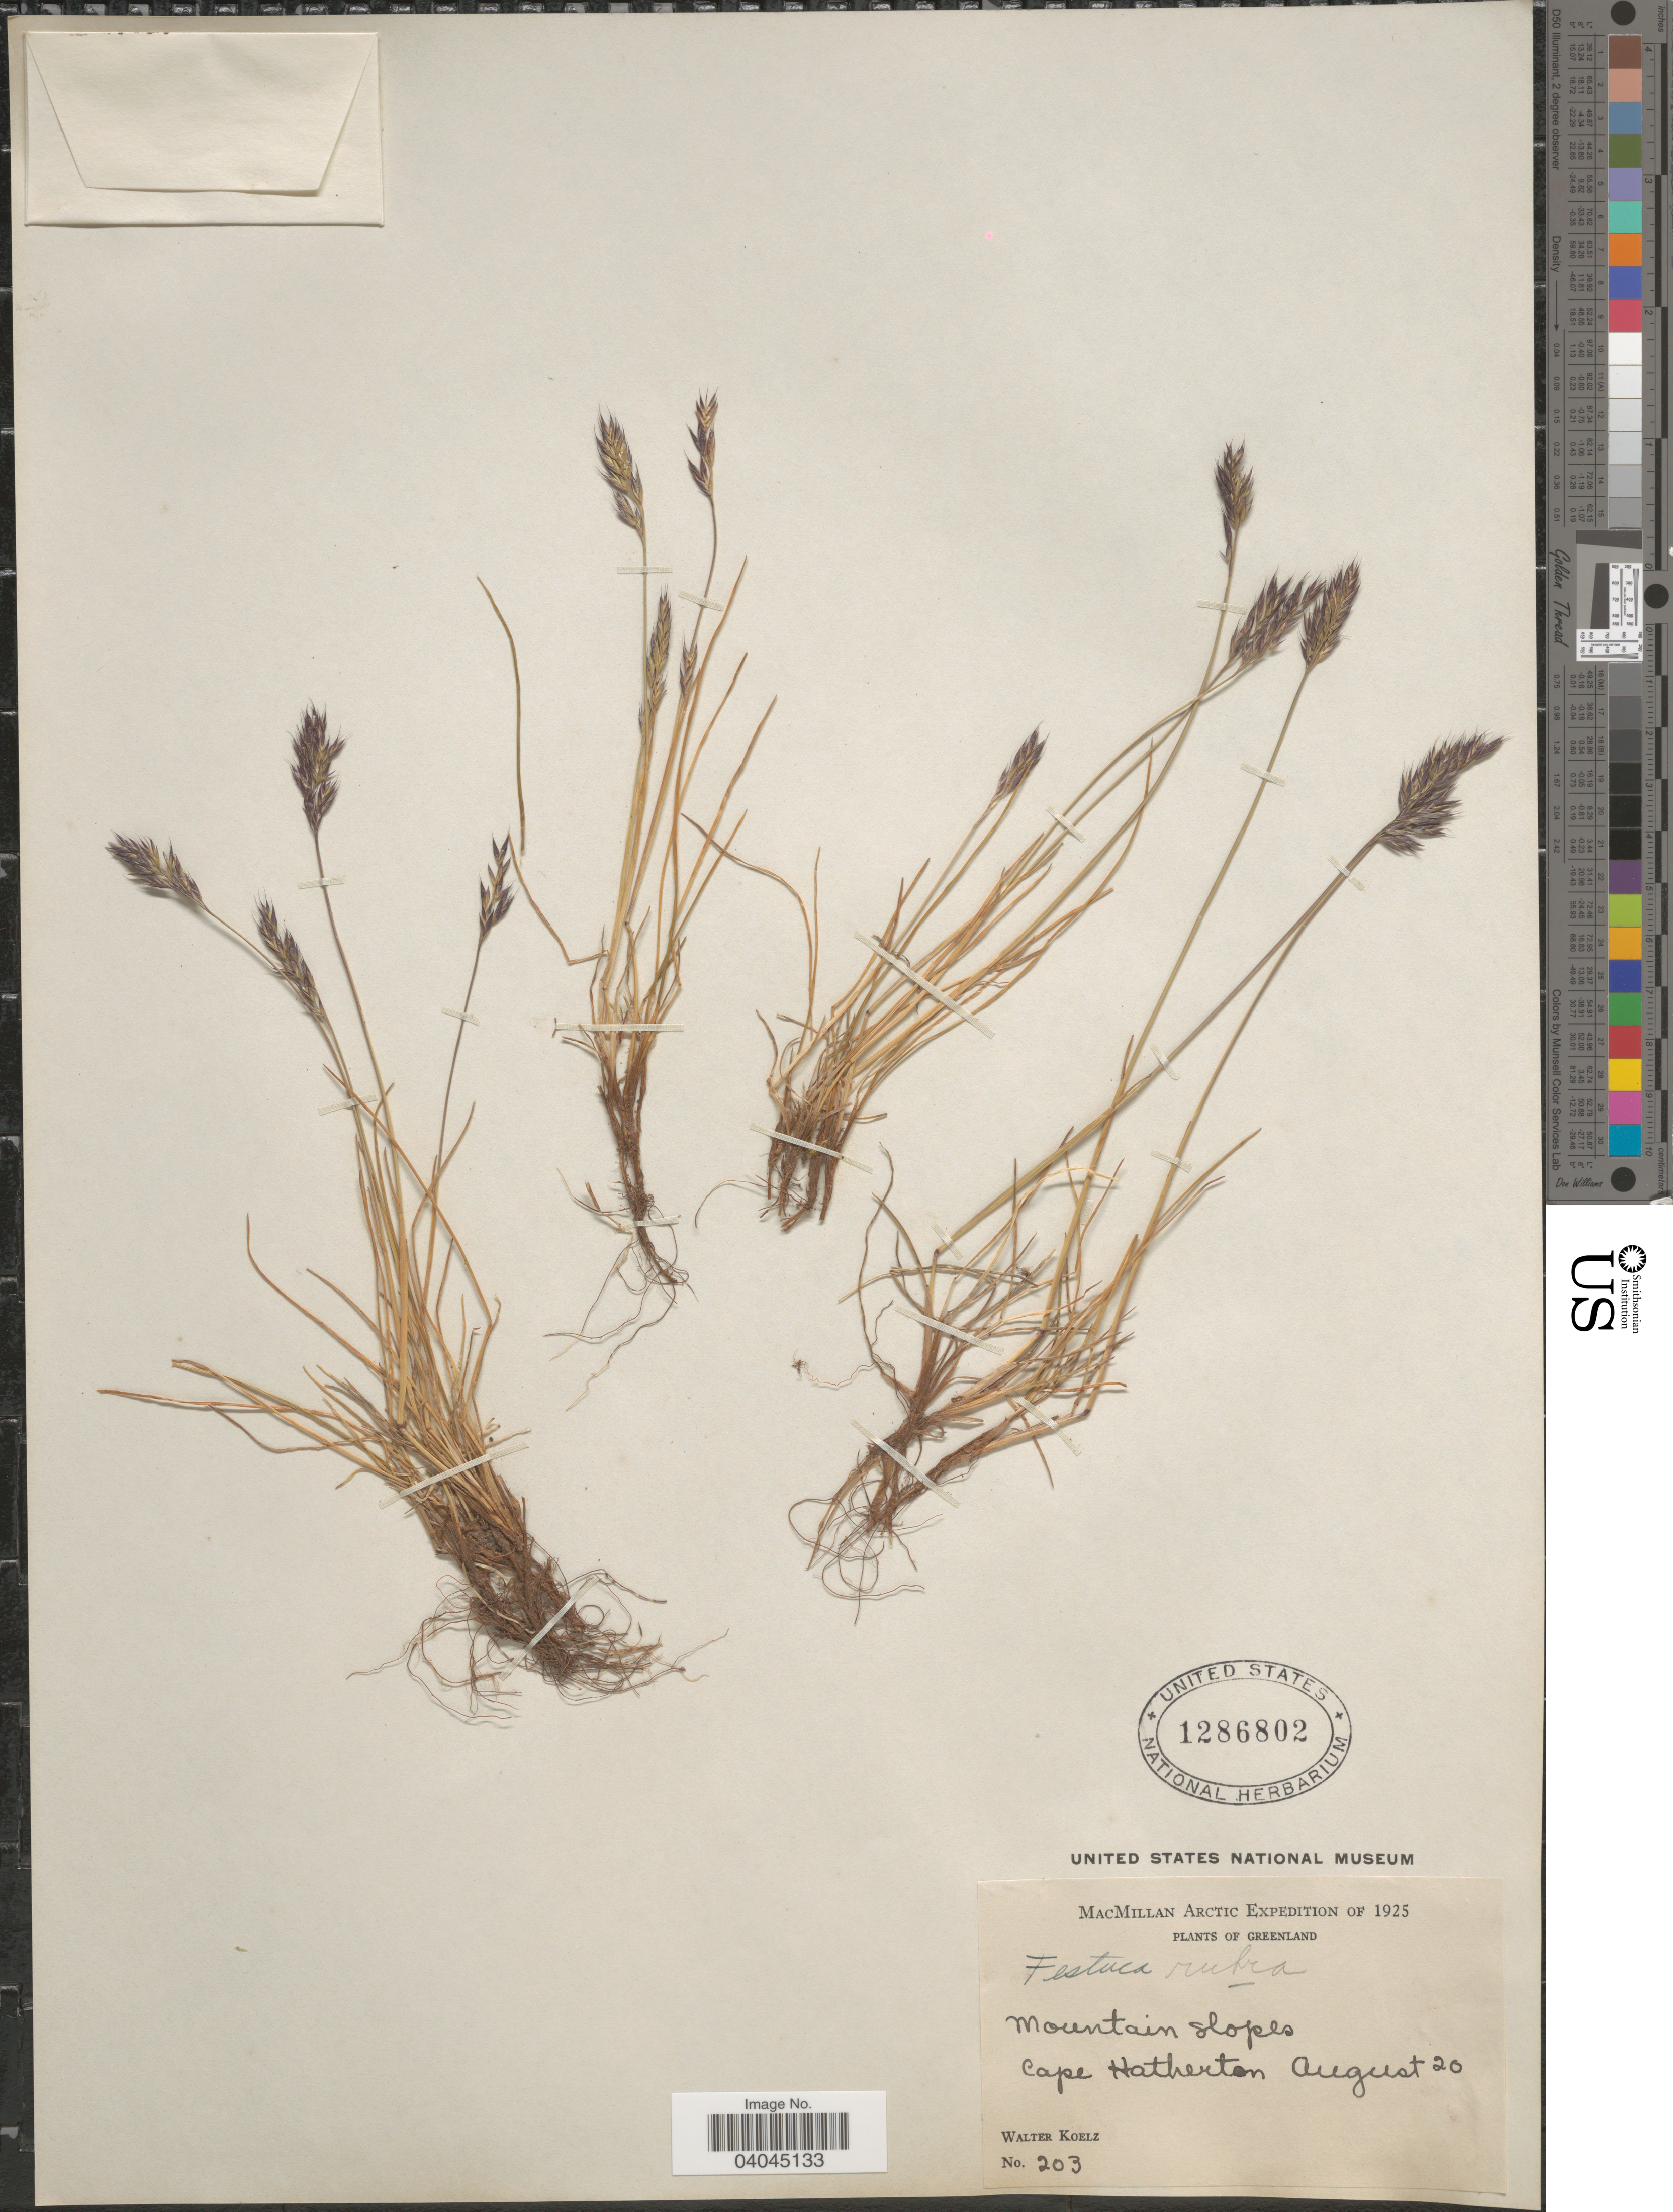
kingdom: Plantae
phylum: Tracheophyta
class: Liliopsida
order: Poales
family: Poaceae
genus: Festuca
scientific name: Festuca rubra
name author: L.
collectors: W. N. Koelz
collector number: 203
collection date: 1925-08-20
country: Greenland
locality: Mountain slopes. Cape Hatherton.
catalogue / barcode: US 1286802